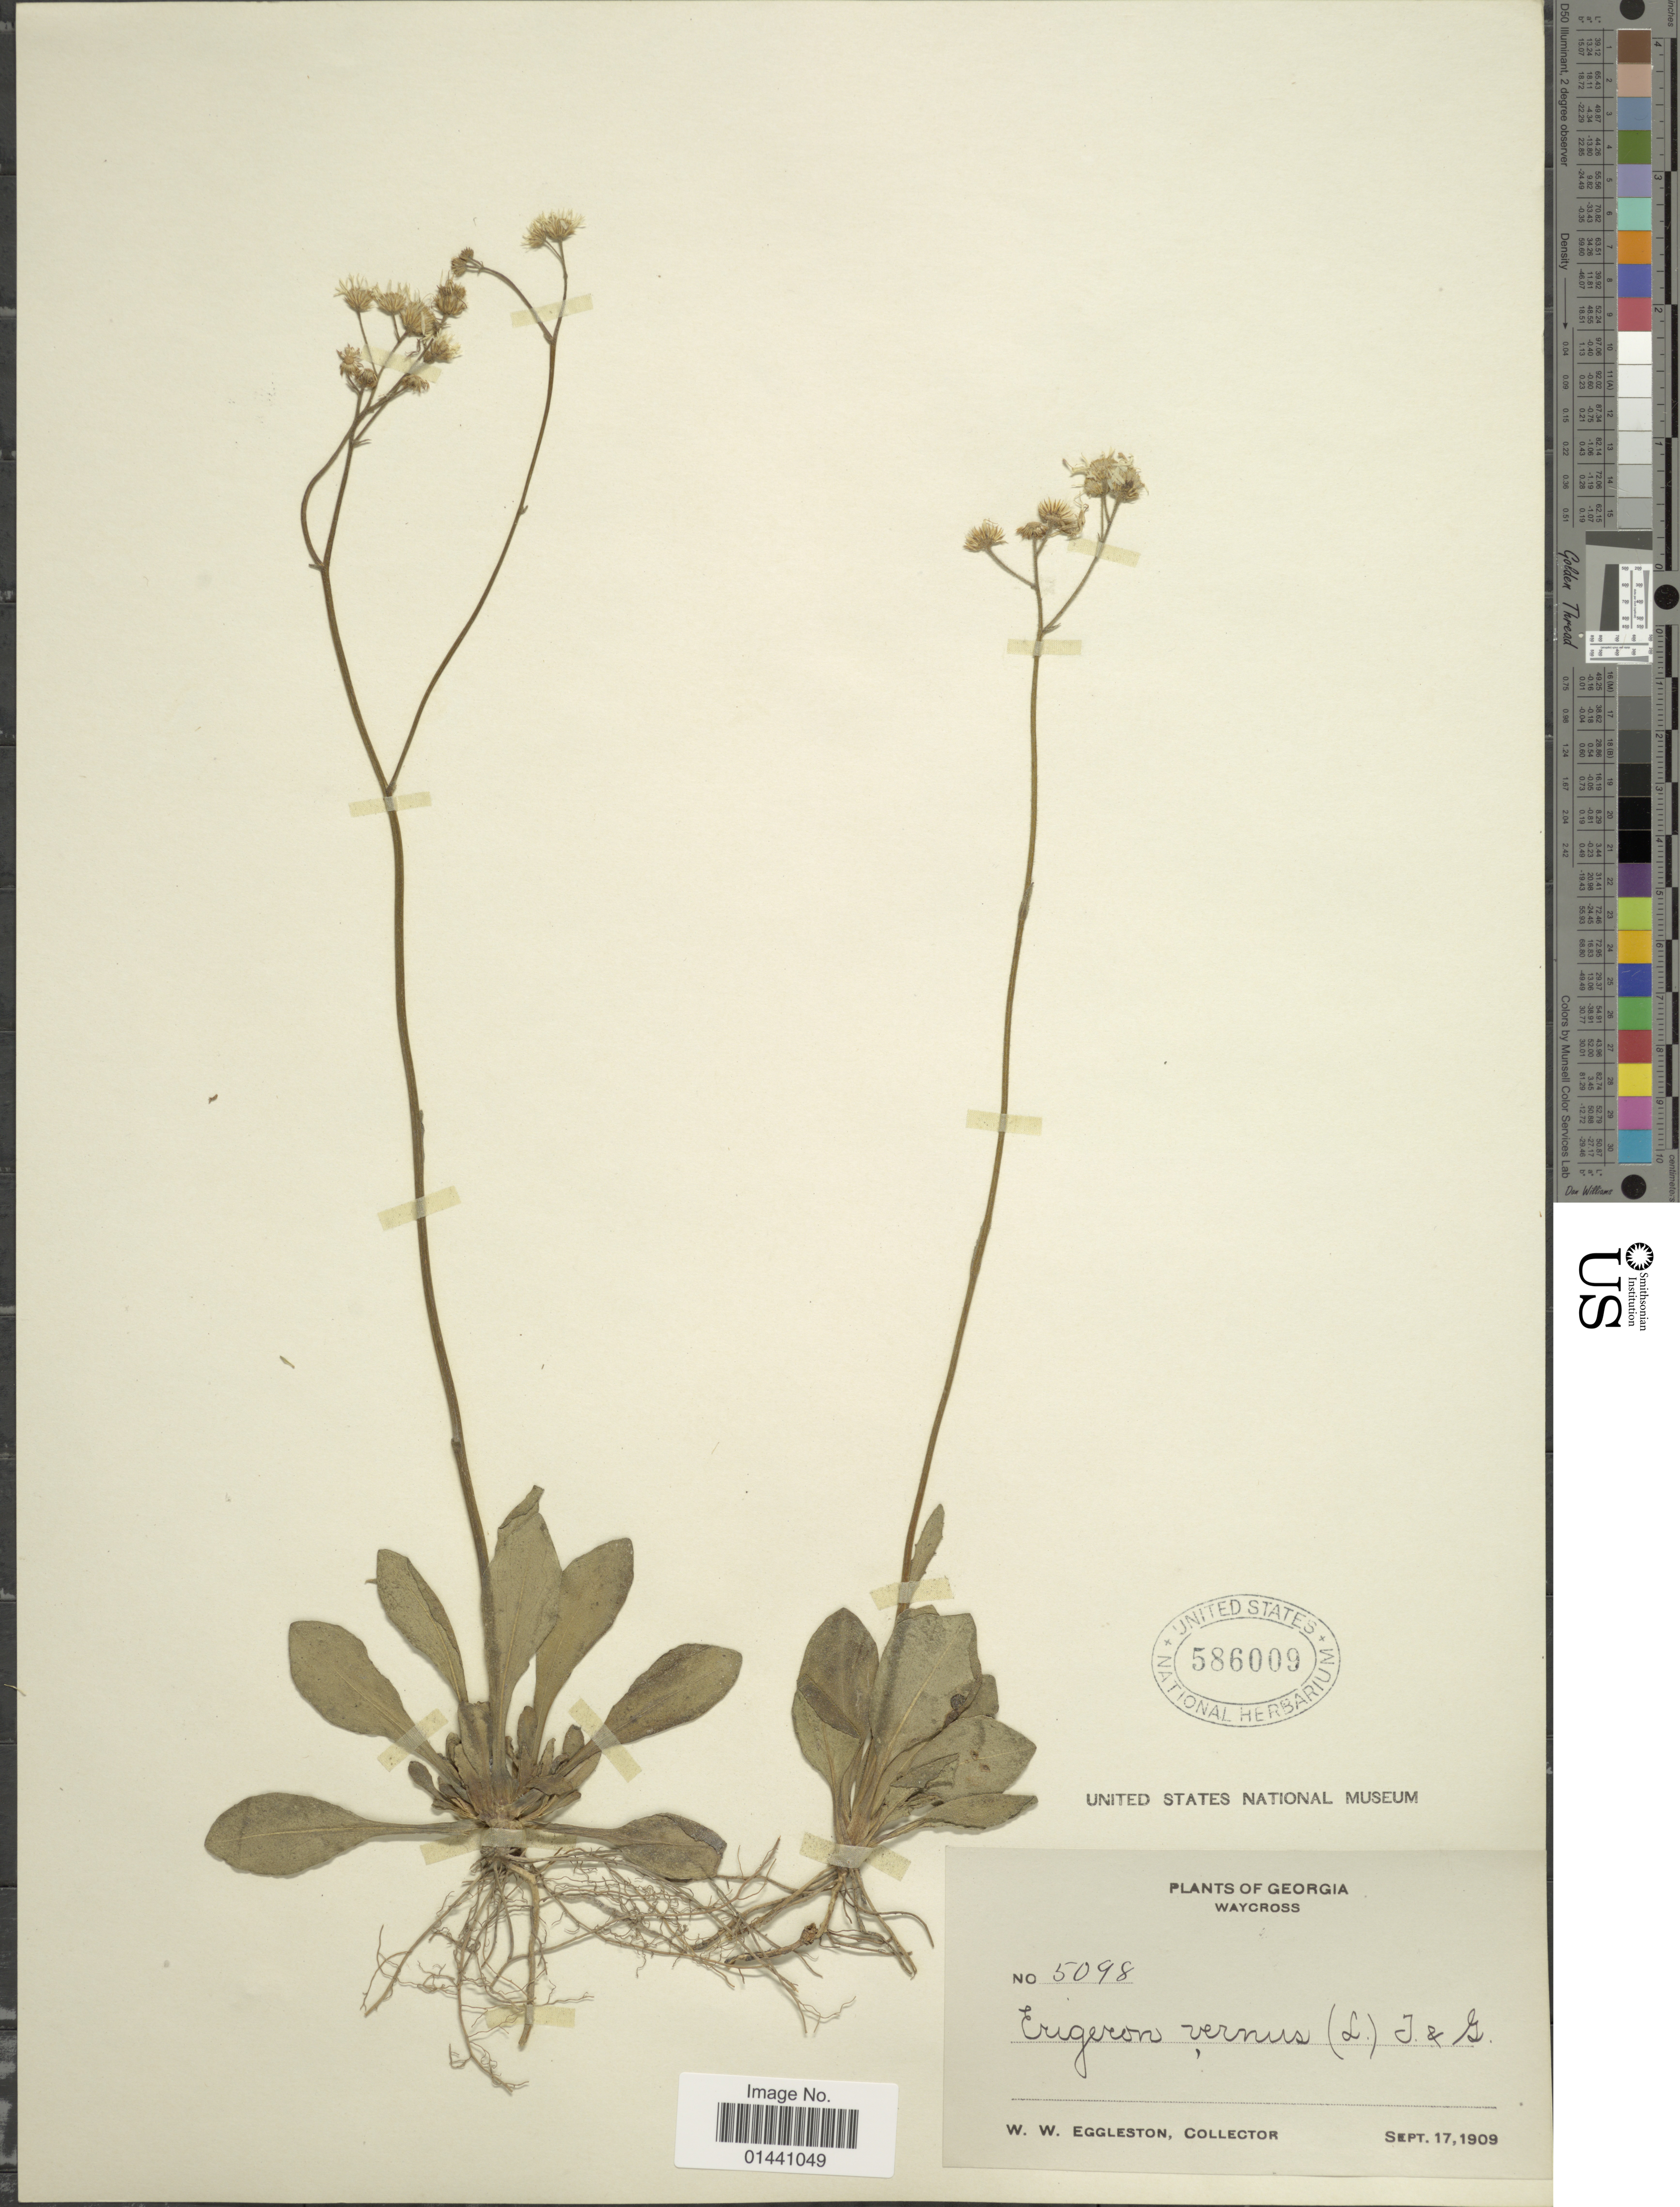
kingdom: Plantae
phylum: Tracheophyta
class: Magnoliopsida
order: Asterales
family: Asteraceae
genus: Erigeron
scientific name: Erigeron vernus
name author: (L.) Torr. & A. Gray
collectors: W. W. Eggleston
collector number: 5098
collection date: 1909-09-17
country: United States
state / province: Georgia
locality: Waycross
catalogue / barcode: US 586009